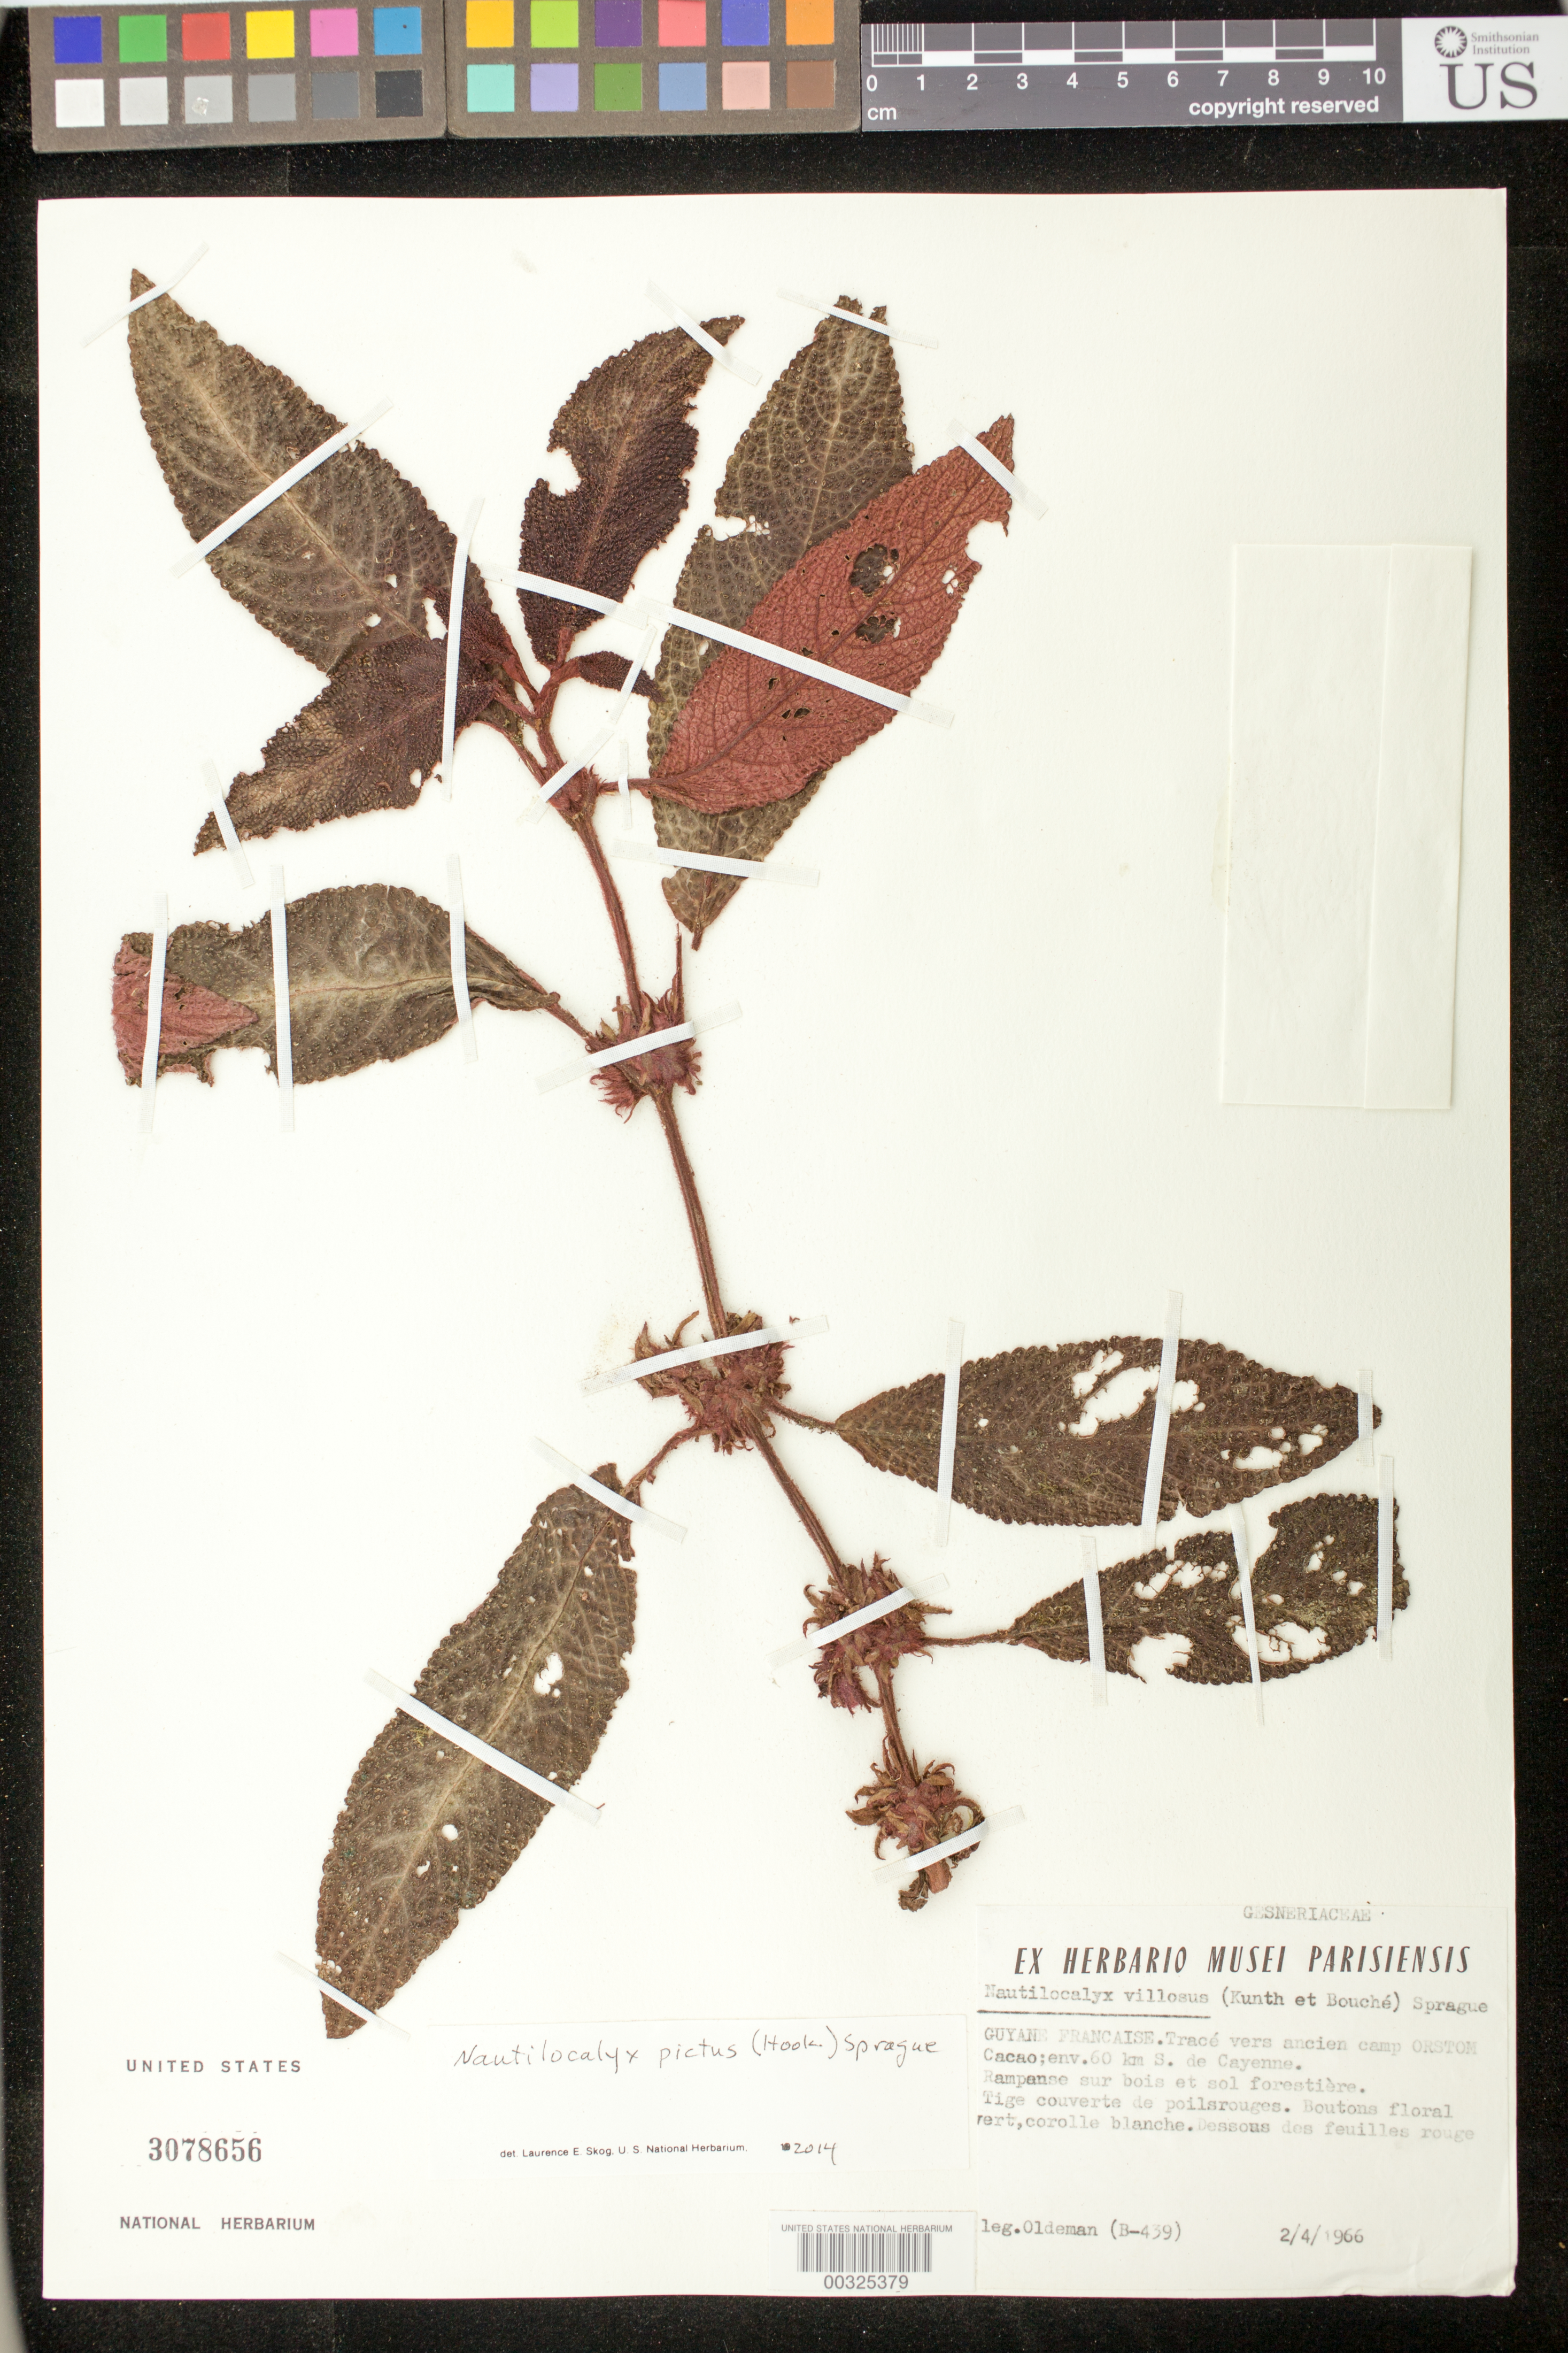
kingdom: Plantae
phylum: Tracheophyta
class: Magnoliopsida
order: Lamiales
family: Gesneriaceae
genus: Nautilocalyx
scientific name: Nautilocalyx pictus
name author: (Hook.) Sprague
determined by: Skog, Laurence E.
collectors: R. Oldeman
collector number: B- 439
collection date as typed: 02 Apr 1966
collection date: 1966-04-02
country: French Guiana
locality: l'ancien camp ORSTOM, 60 km S of Cayenne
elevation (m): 400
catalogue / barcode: US 3078656